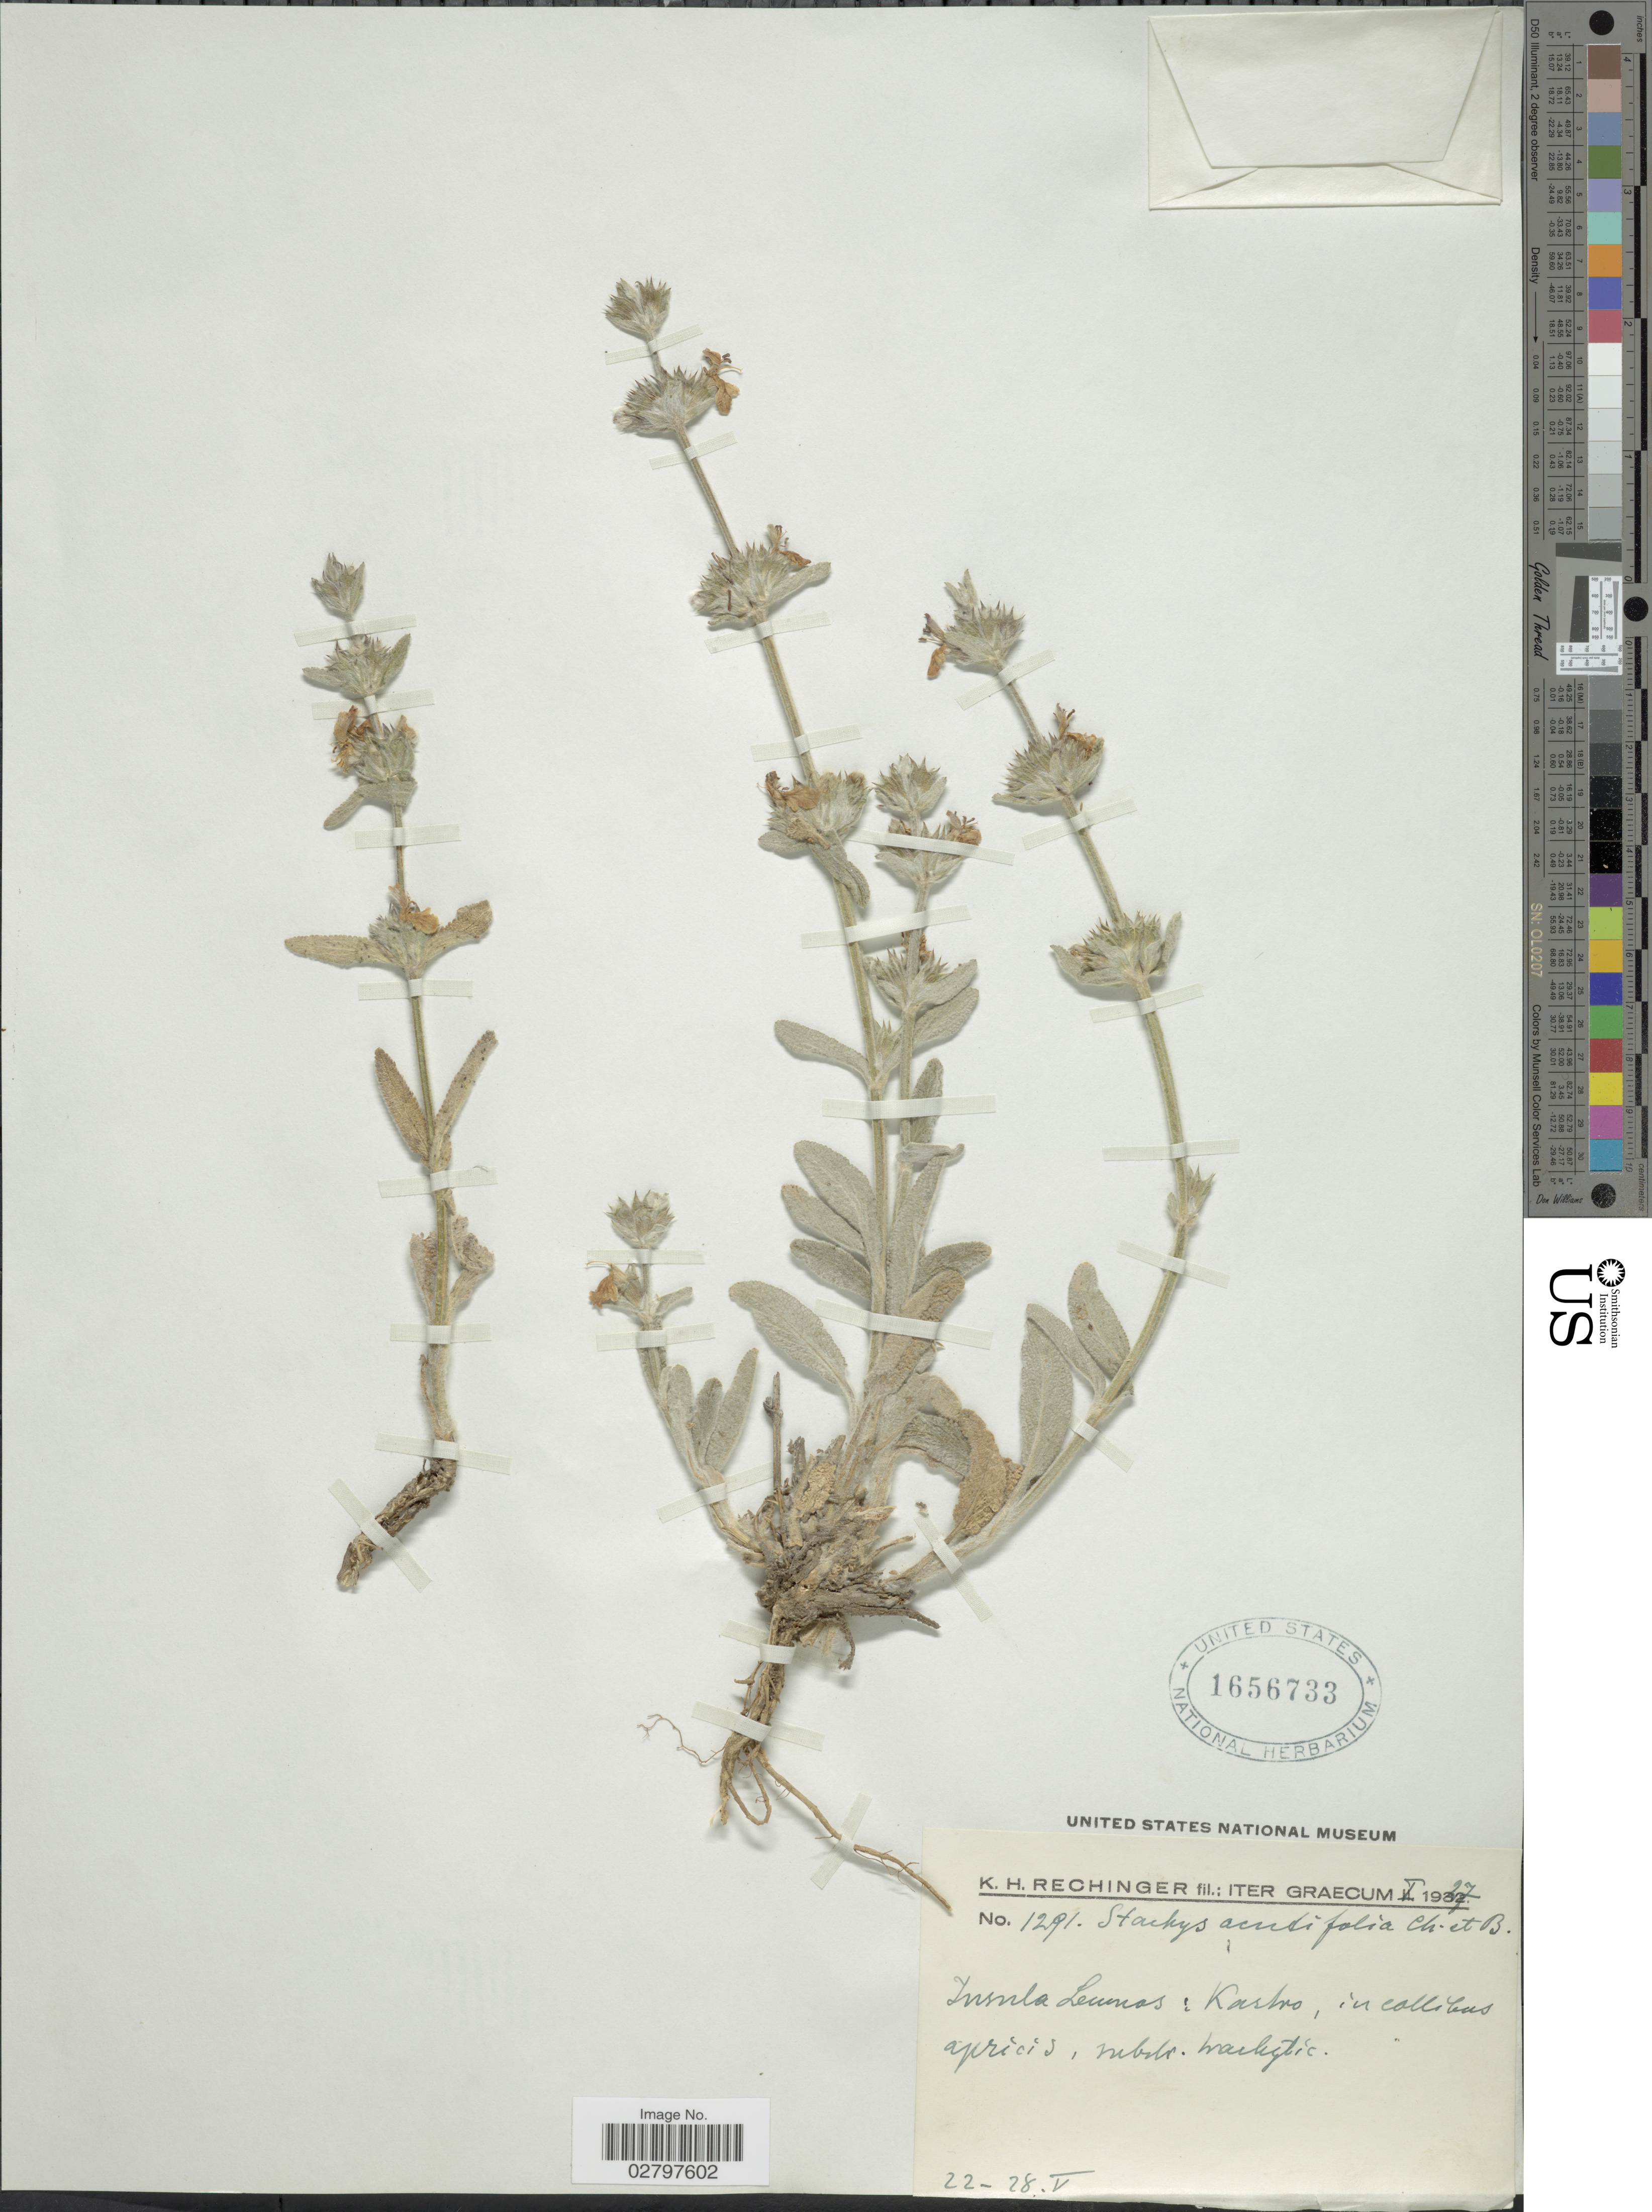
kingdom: Plantae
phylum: Tracheophyta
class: Magnoliopsida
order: Lamiales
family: Lamiaceae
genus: Stachys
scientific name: Stachys acutifolia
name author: Link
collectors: K. H. Rechinger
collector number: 1291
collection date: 1927-05-22/1927-05-28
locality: Insula Leumas: Kastro [interpreted]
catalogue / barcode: US 1656733